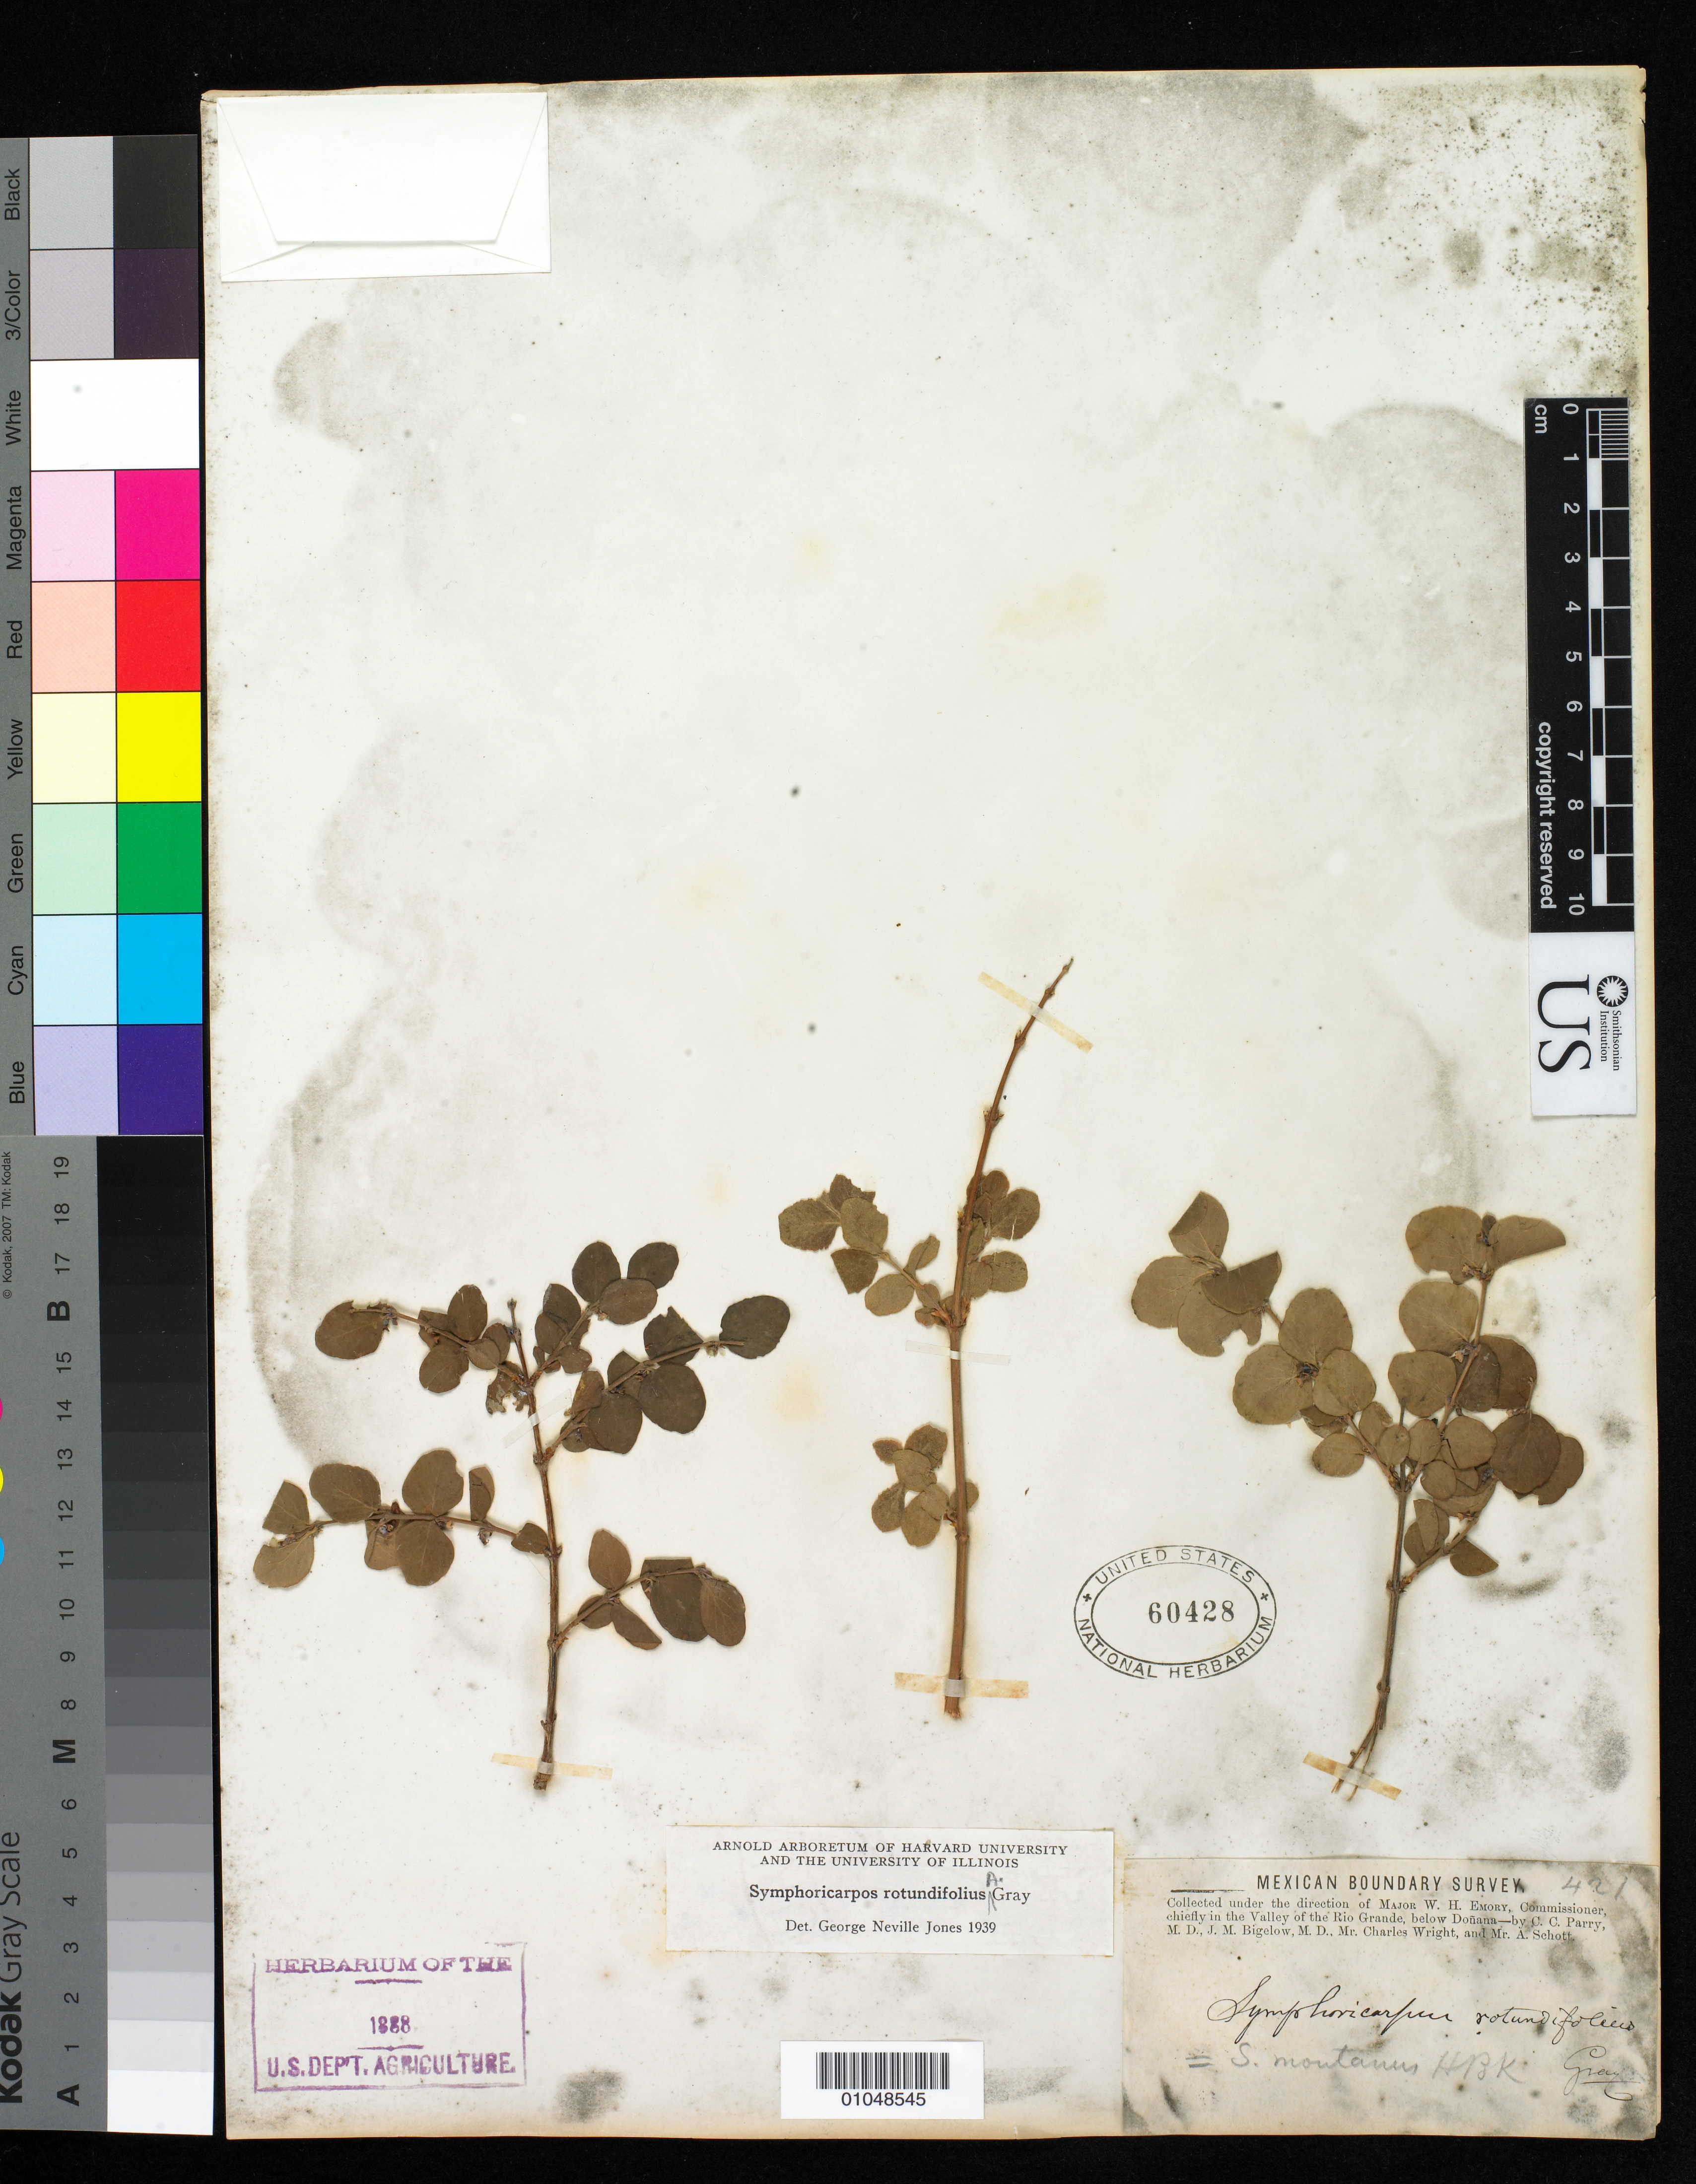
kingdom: Plantae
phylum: Tracheophyta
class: Magnoliopsida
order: Dipsacales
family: Caprifoliaceae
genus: Symphoricarpos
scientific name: Symphoricarpos rotundifolius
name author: A. Gray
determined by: Jones, G. N.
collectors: C. C. Parry, J. M. Bigelow, C. Wright & A. C. V. Schott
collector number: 421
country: Mexico / United States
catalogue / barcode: US 60428